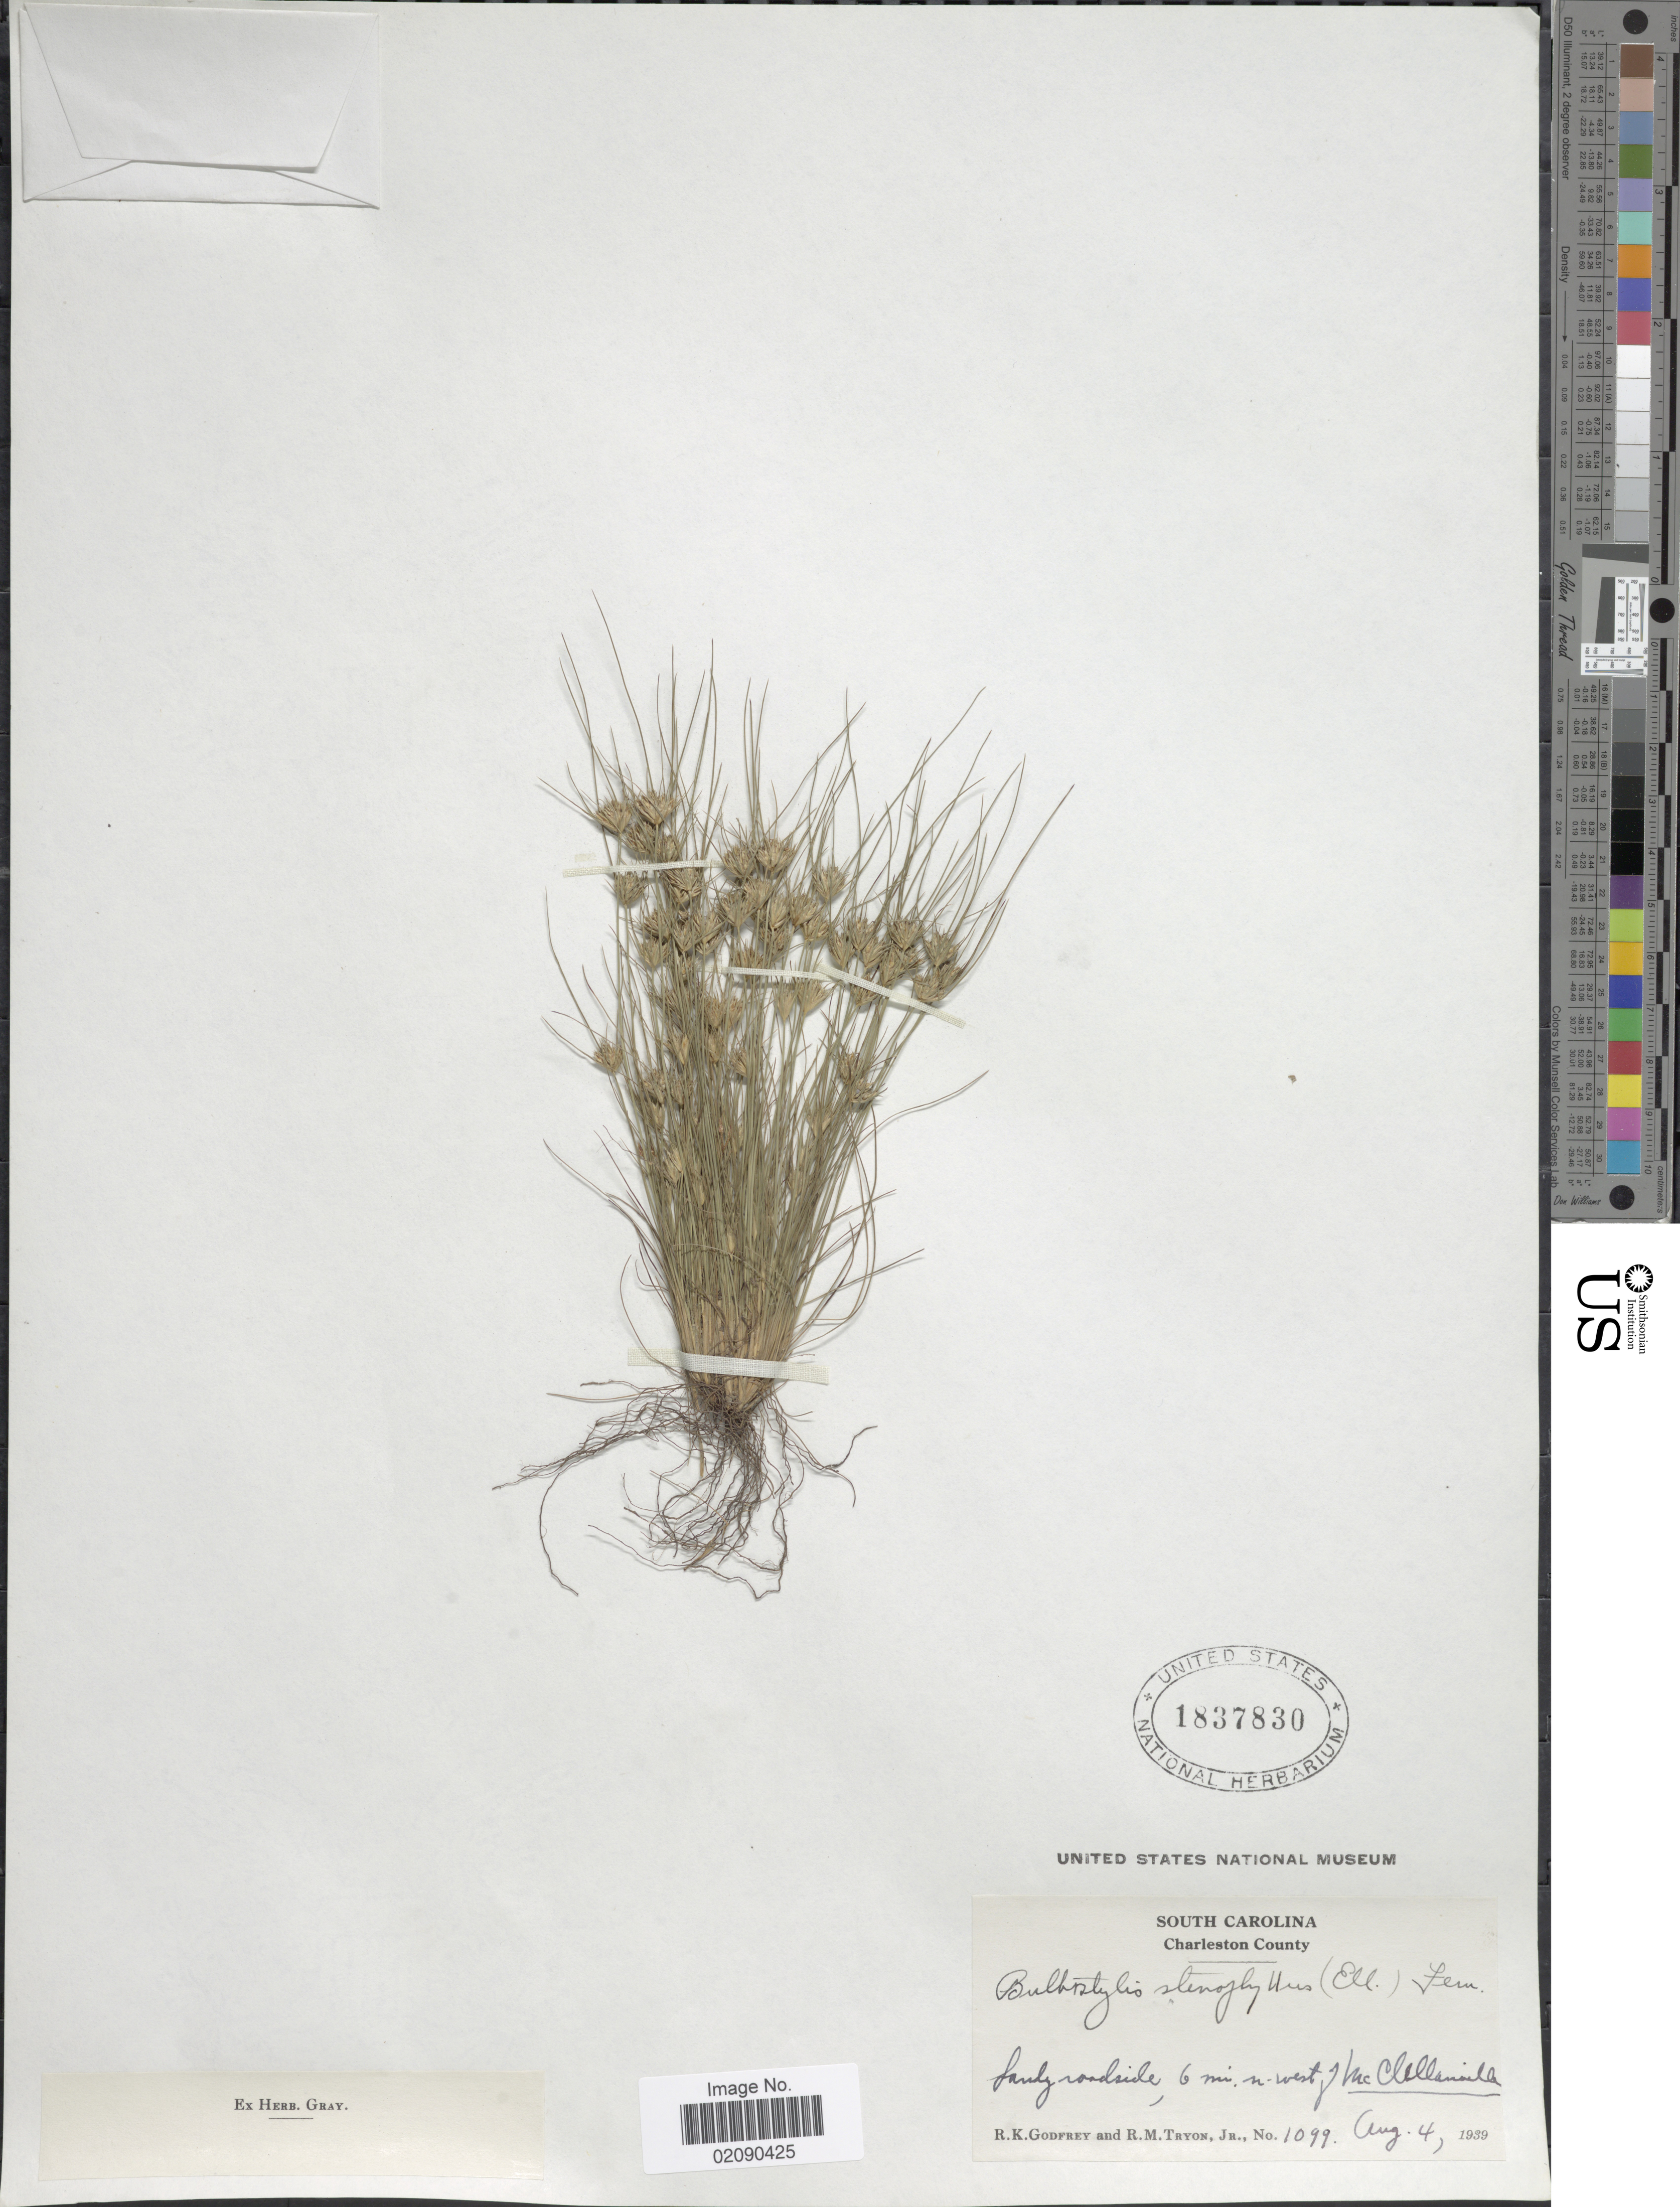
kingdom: Plantae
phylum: Tracheophyta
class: Liliopsida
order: Poales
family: Cyperaceae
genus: Bulbostylis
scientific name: Bulbostylis stenophylla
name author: (Elliott) C.B. Clarke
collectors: R. K. Godfrey & R. M. Tryon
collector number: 1099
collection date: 1939-08-04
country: United States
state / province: South Carolina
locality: Charleston County, Sandy roadside, 6 mi. n-west of McClellanville.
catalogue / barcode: US 1837830